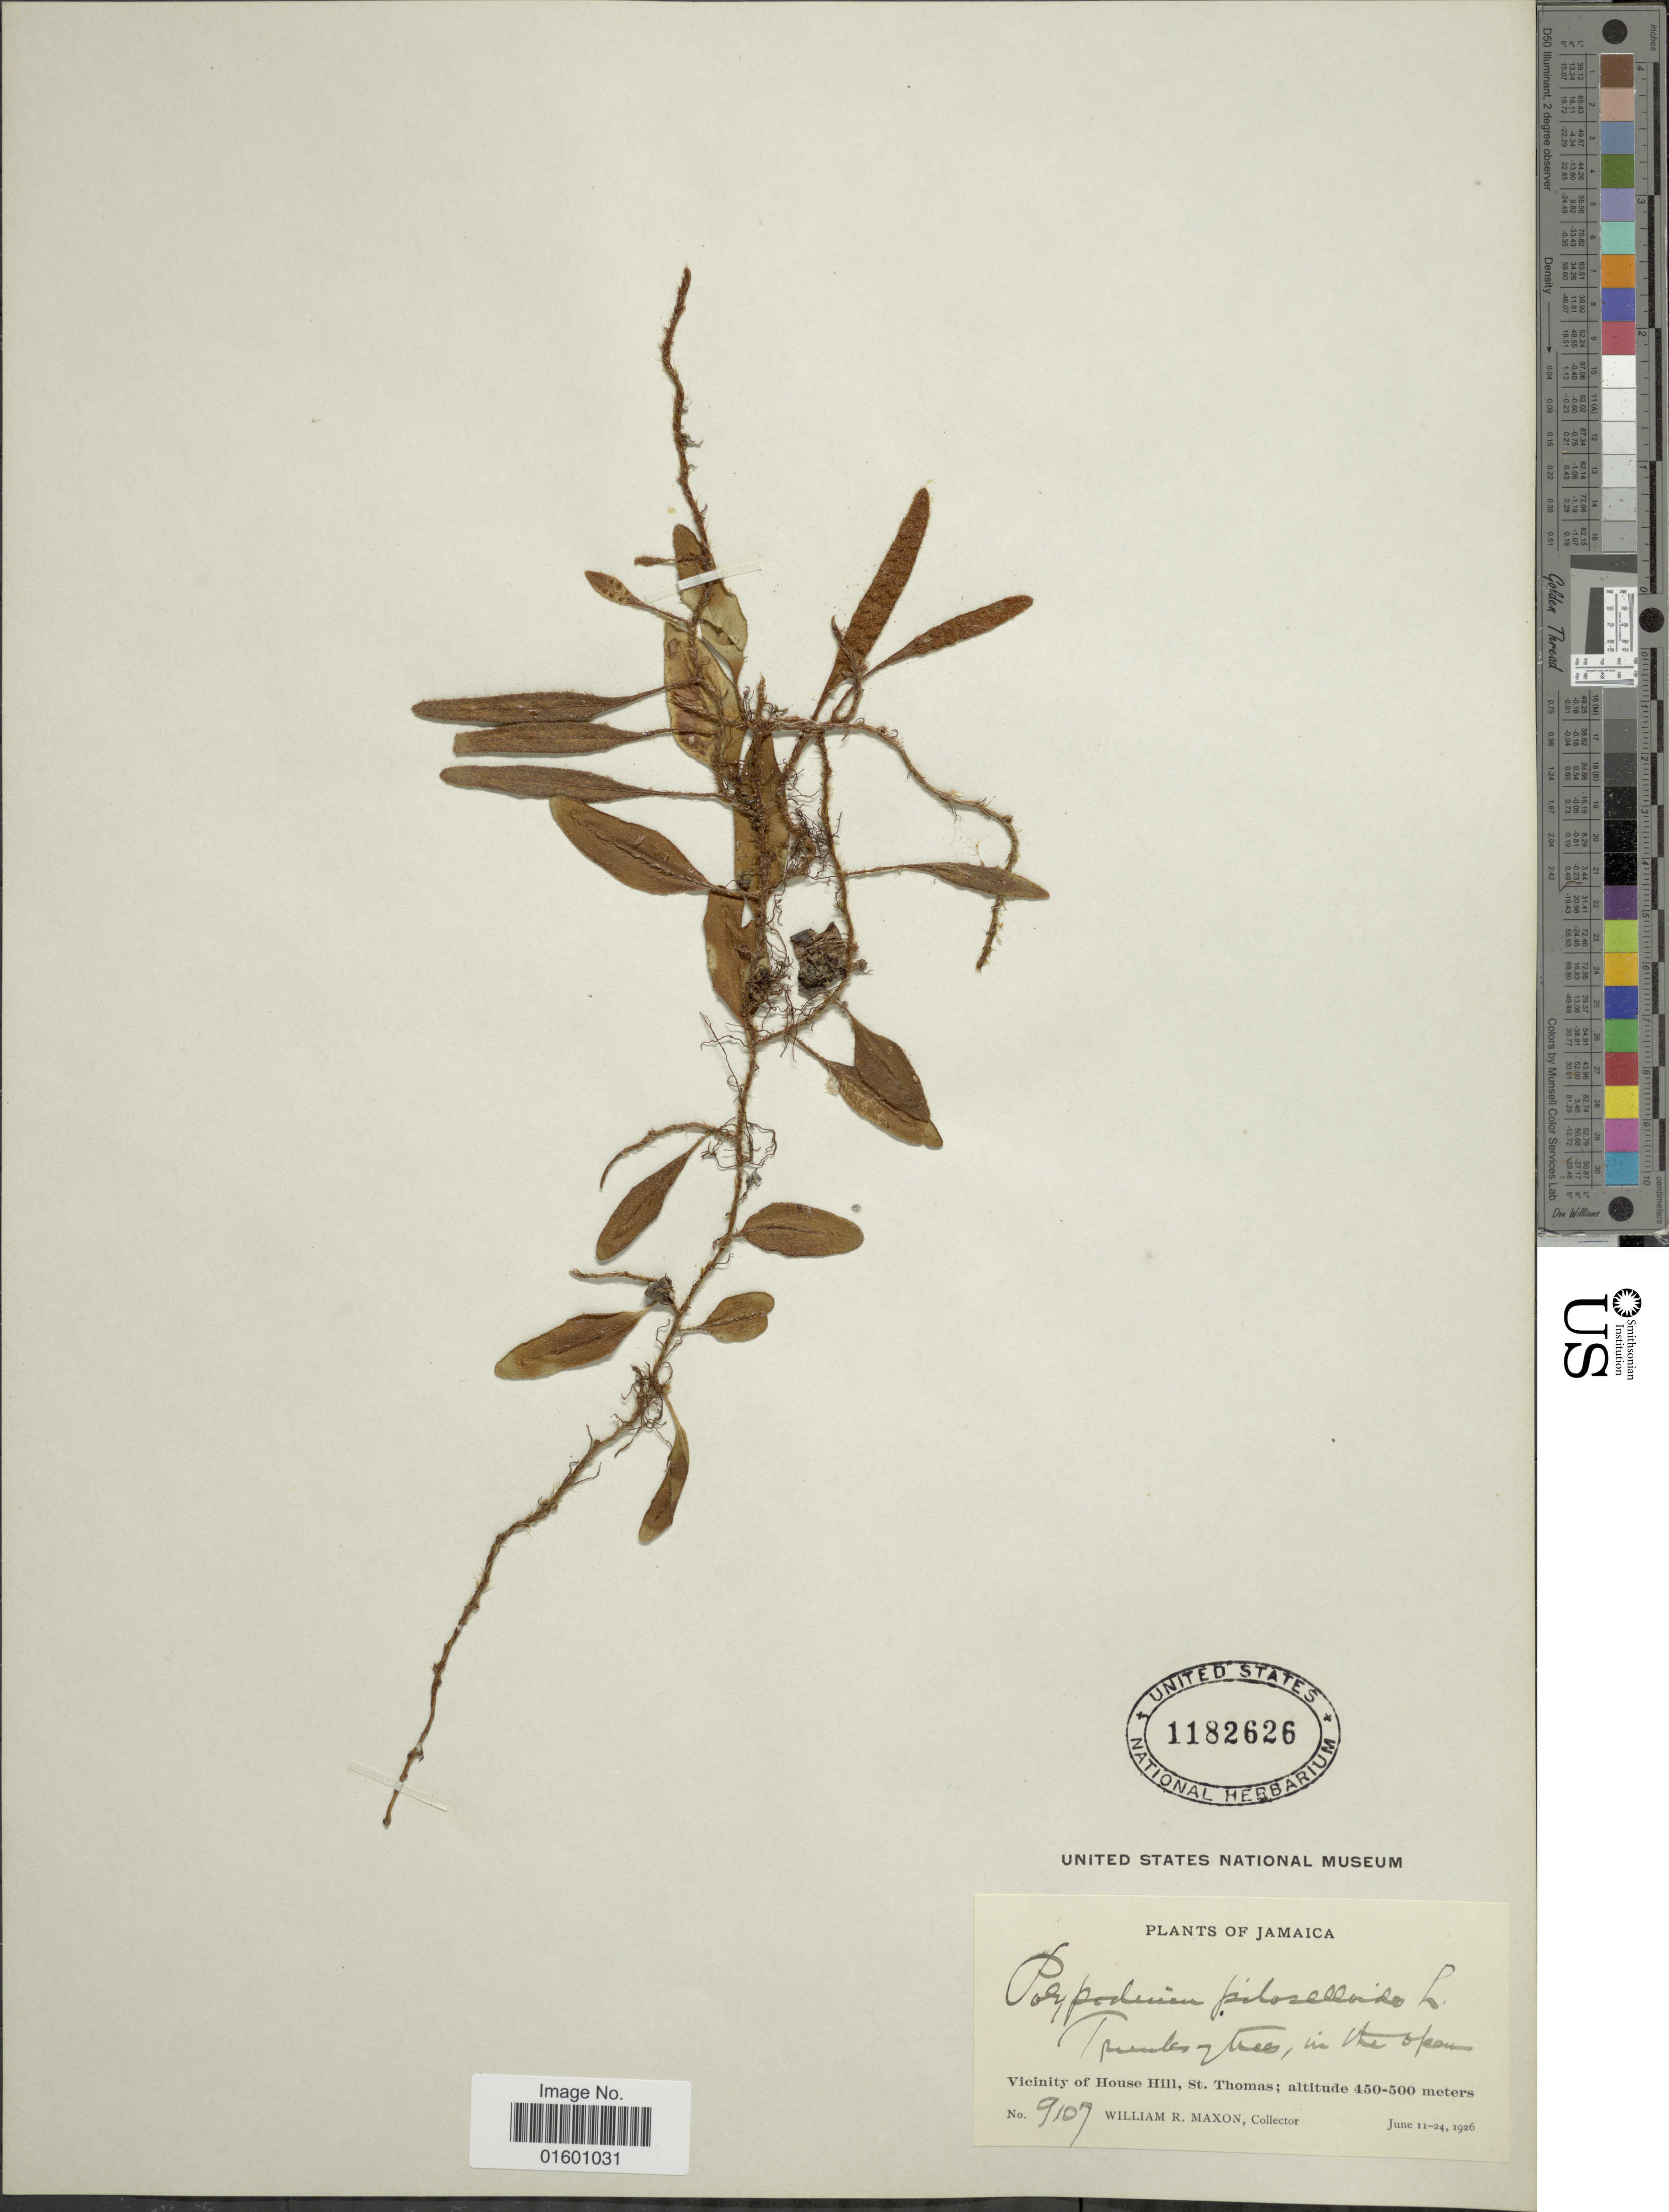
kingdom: Plantae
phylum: Tracheophyta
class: Polypodiopsida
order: Polypodiales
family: Polypodiaceae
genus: Microgramma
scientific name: Microgramma piloselloides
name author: (L.) Copel.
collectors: W. R. Maxon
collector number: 9107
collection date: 1926-06-11/1926-06-24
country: Jamaica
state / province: Saint Thomas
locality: Vicinity of House Hill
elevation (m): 450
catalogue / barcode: US 1182626